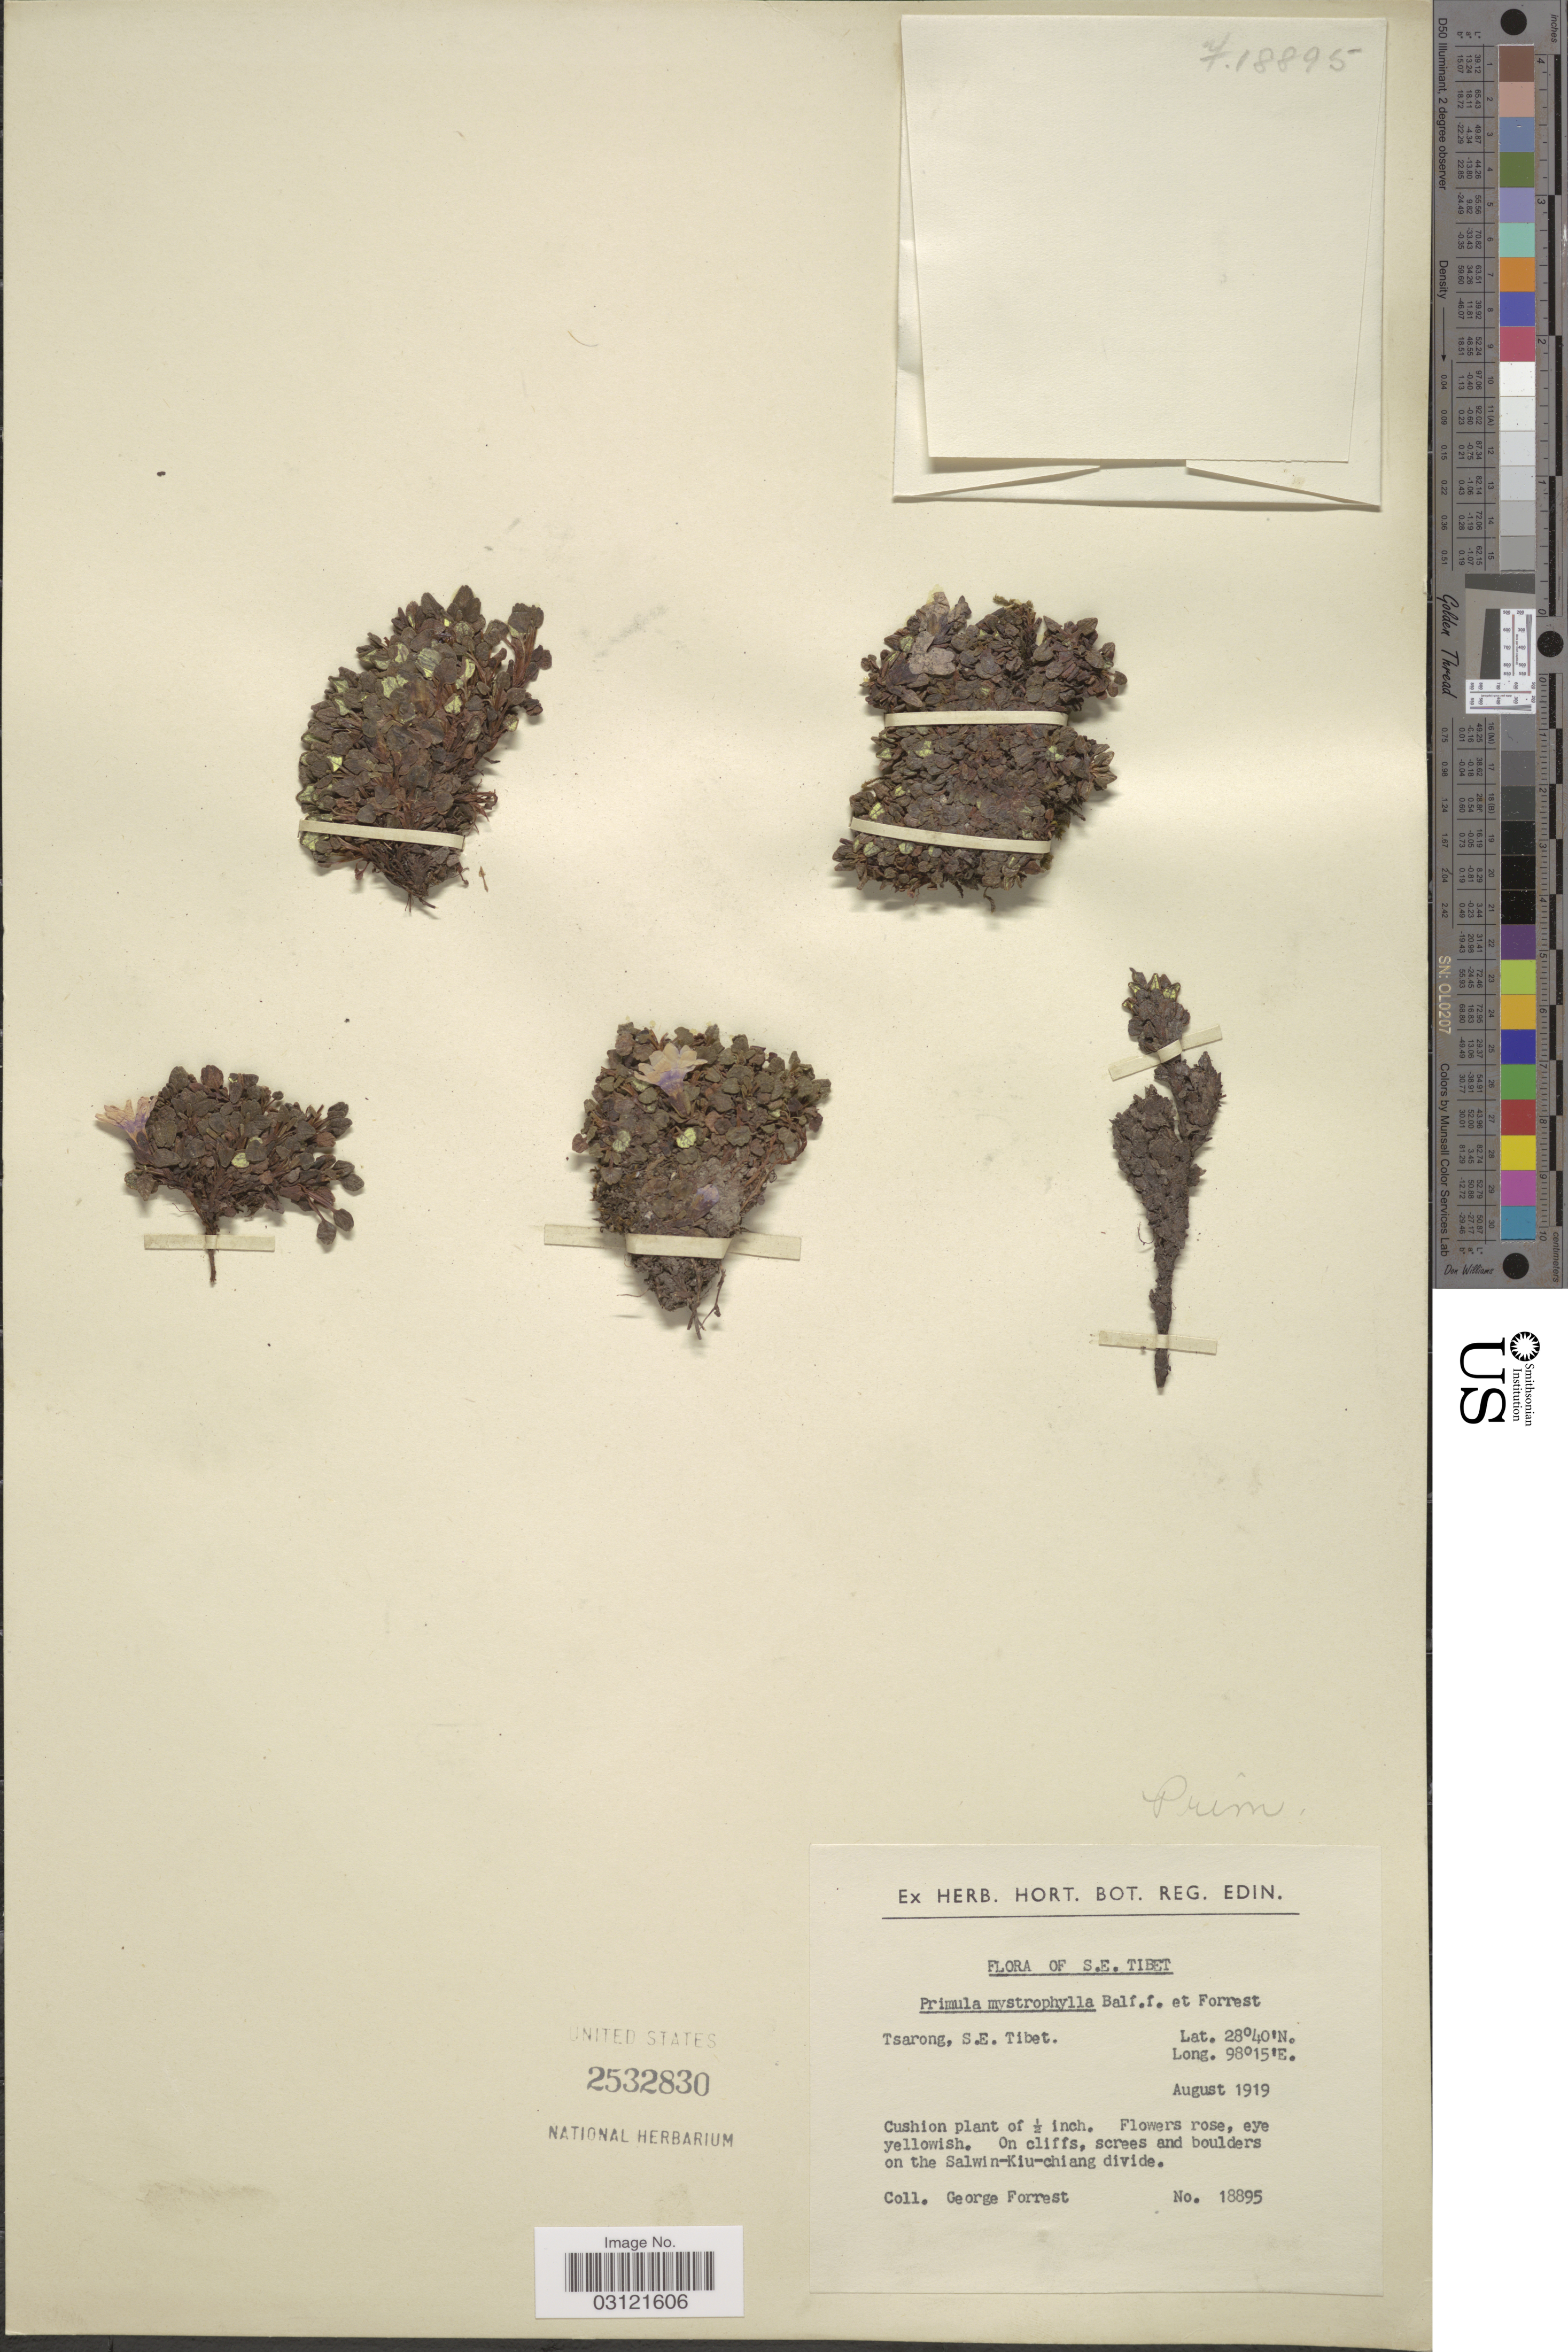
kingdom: Plantae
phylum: Tracheophyta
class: Magnoliopsida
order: Ericales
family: Primulaceae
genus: Primula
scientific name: Primula mystrophylla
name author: Balf. f. & Forrest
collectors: G. Forrest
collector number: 18895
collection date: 1919-08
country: China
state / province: Xizang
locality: S.E. Tibet, Tsarong, On cliffs, screes and boulders on the Salwin-Kiu-chiang divide.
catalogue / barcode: US 2532830